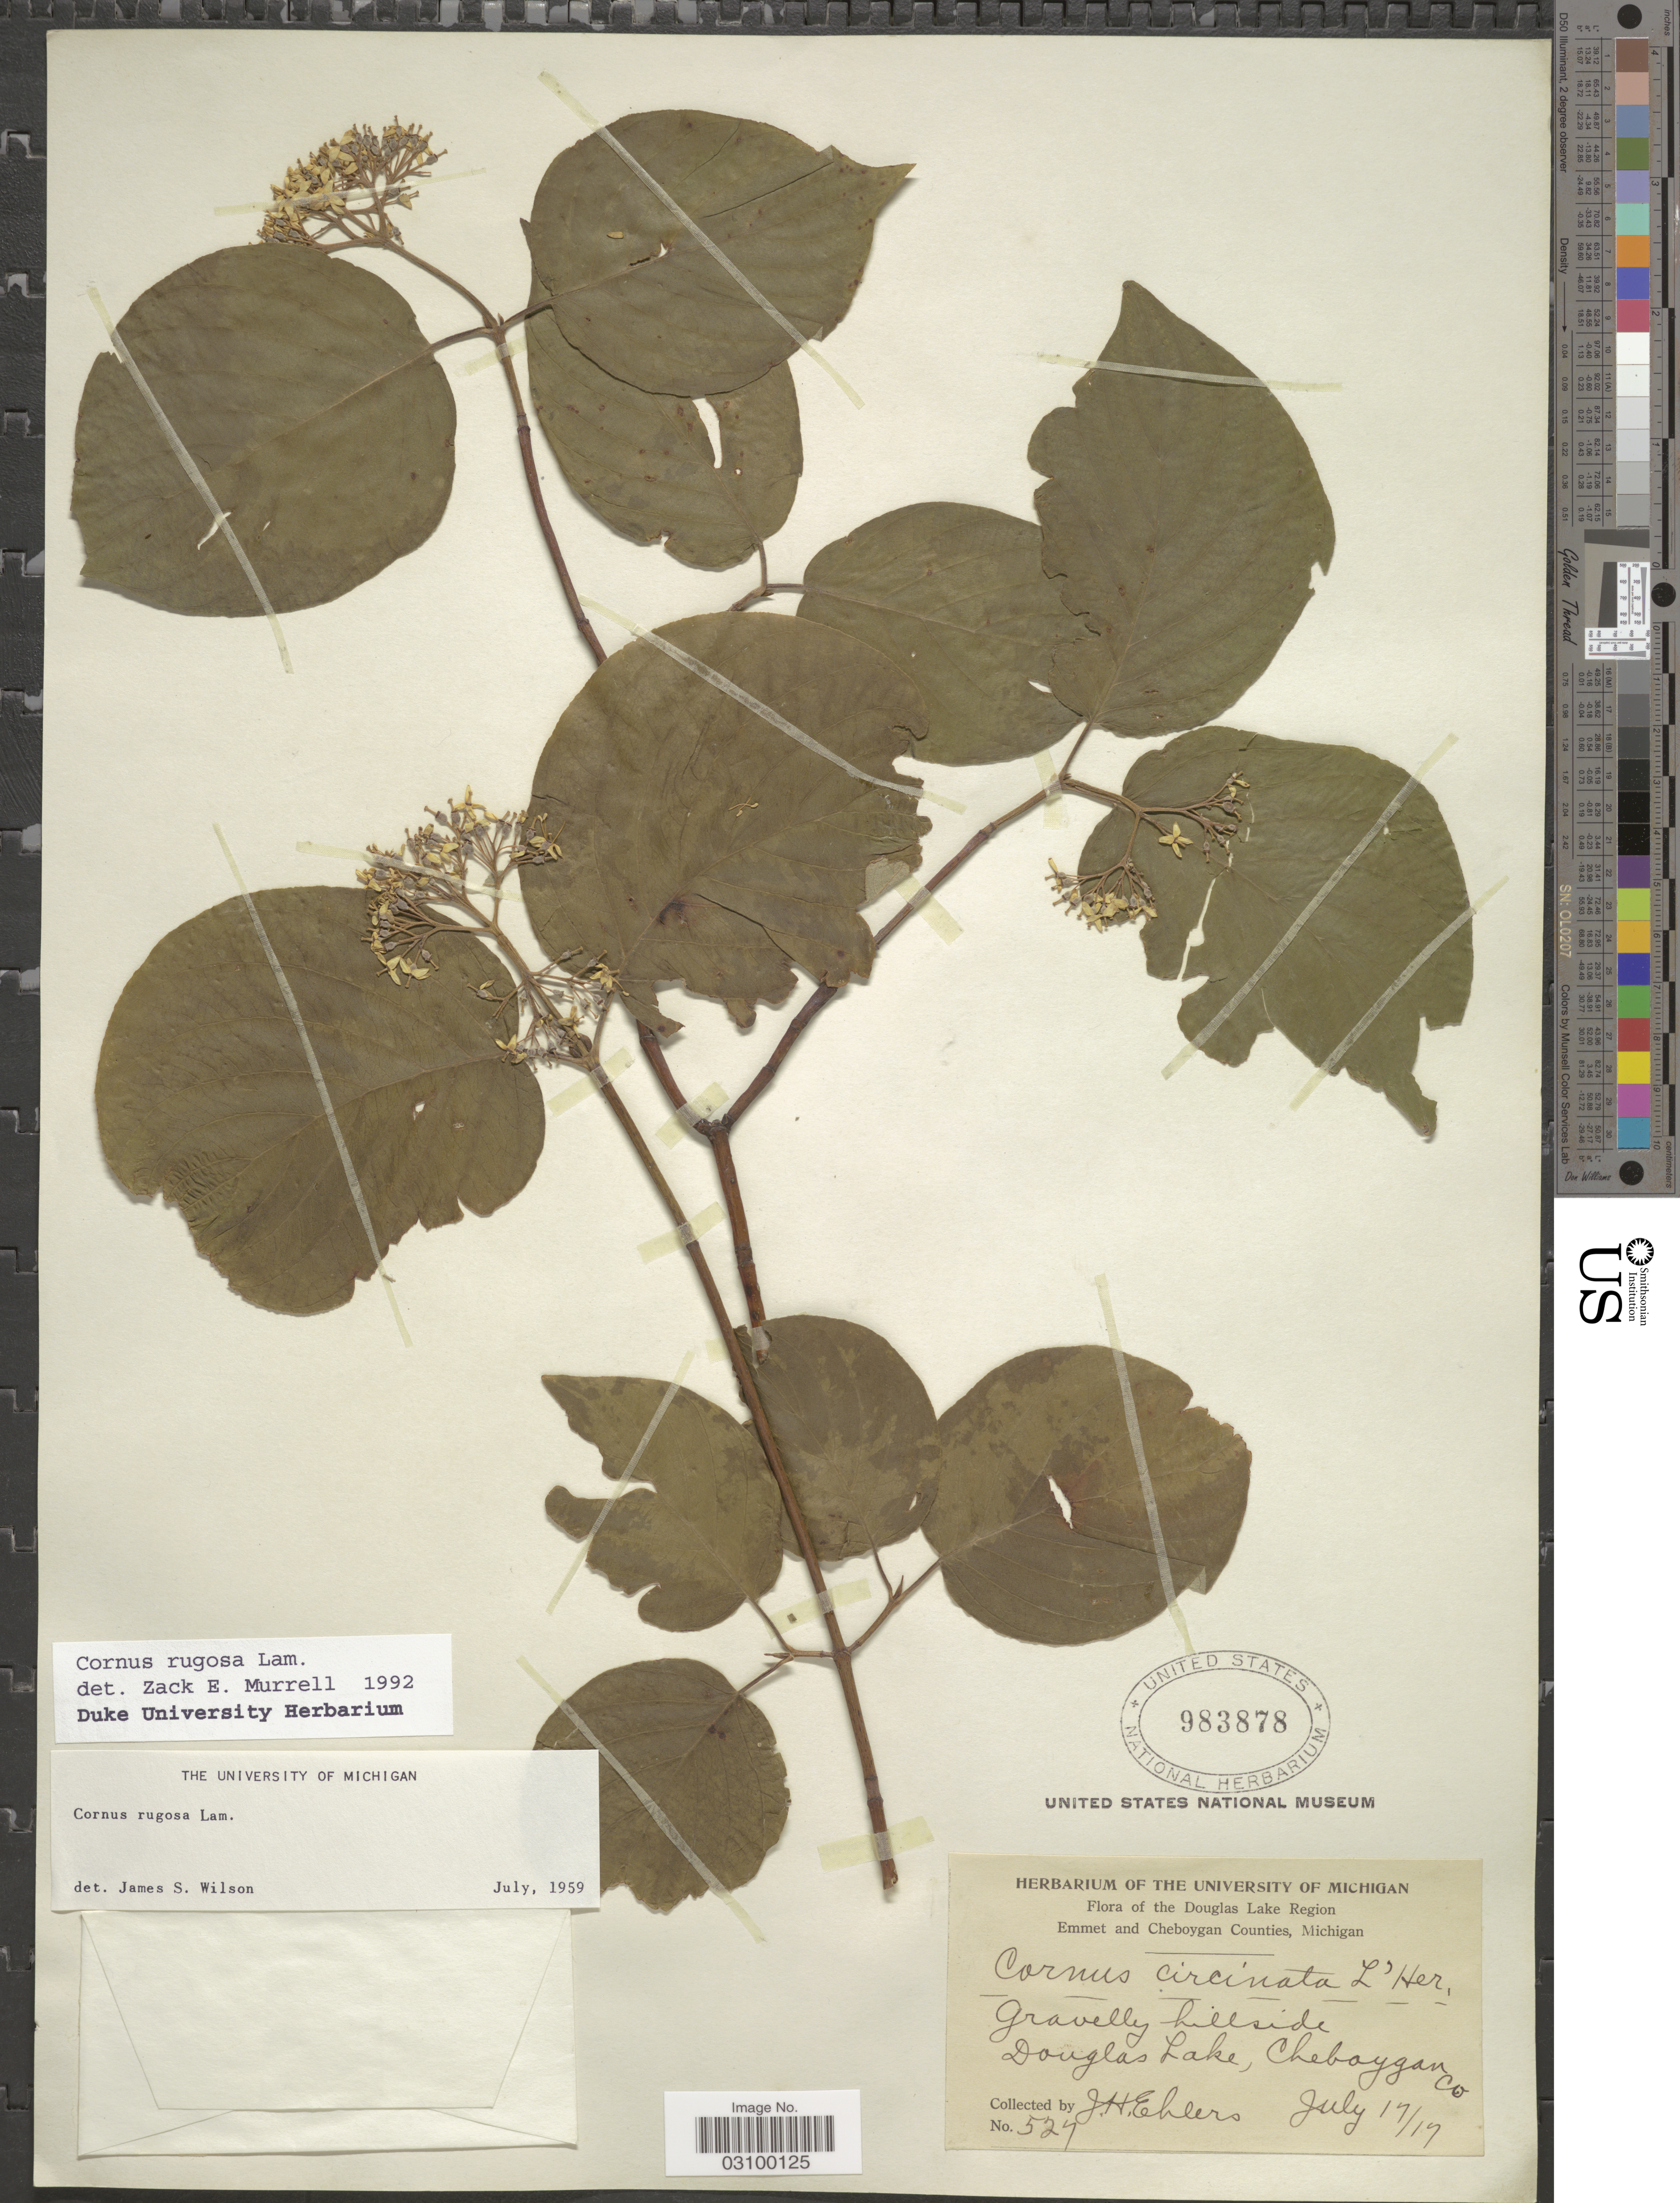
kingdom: Plantae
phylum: Tracheophyta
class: Magnoliopsida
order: Cornales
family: Cornaceae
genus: Cornus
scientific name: Cornus rugosa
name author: Lam.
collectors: J. H. Ehlers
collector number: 527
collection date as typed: Transcribed d/m/y: 17/7/17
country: United States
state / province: Michigan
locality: Douglas Lake Region. Douglas Lake, Cheboygan Co.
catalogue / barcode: US 983878